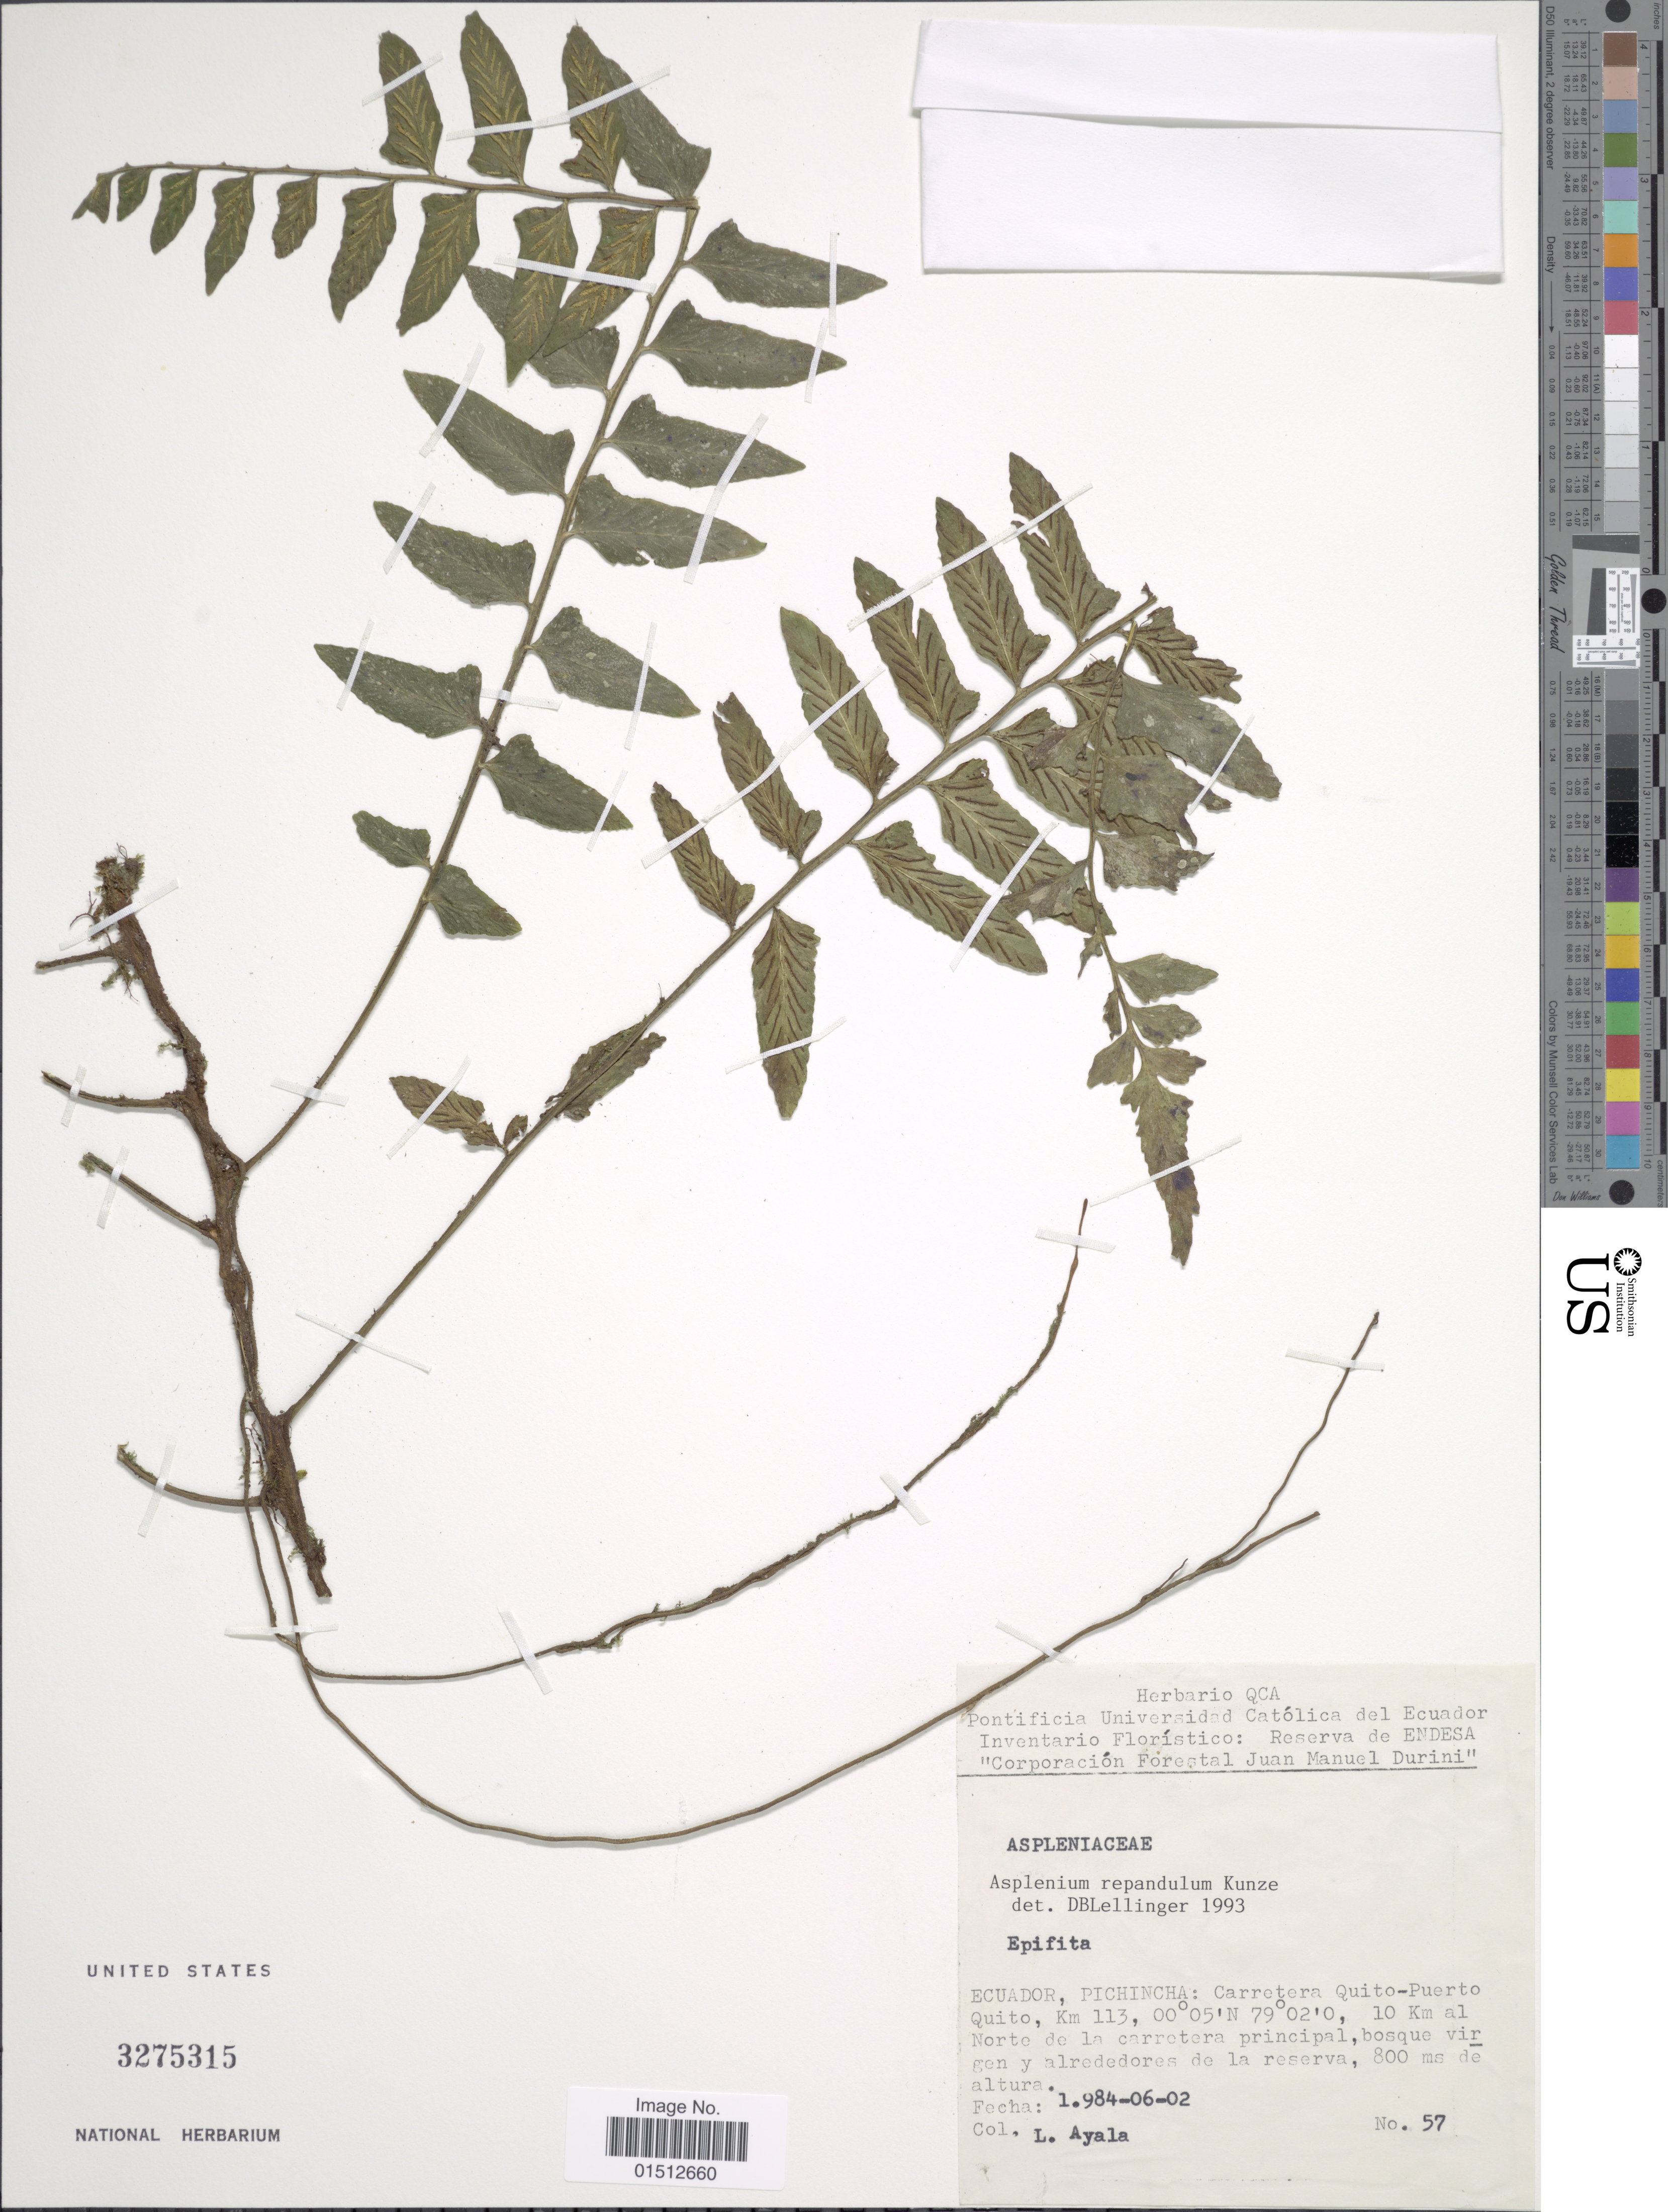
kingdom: Plantae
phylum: Tracheophyta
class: Polypodiopsida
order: Polypodiales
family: Aspleniaceae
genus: Asplenium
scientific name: Asplenium repandulum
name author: Kunze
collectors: L. Ayala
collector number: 57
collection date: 1984-06-02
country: Ecuador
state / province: Pichincha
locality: Ecuador, Pichincha: Carretera Quito-Puerto Queto, Km 113, 10 Km al Norte de la carretera principal.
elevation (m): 800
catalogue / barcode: US 3275315